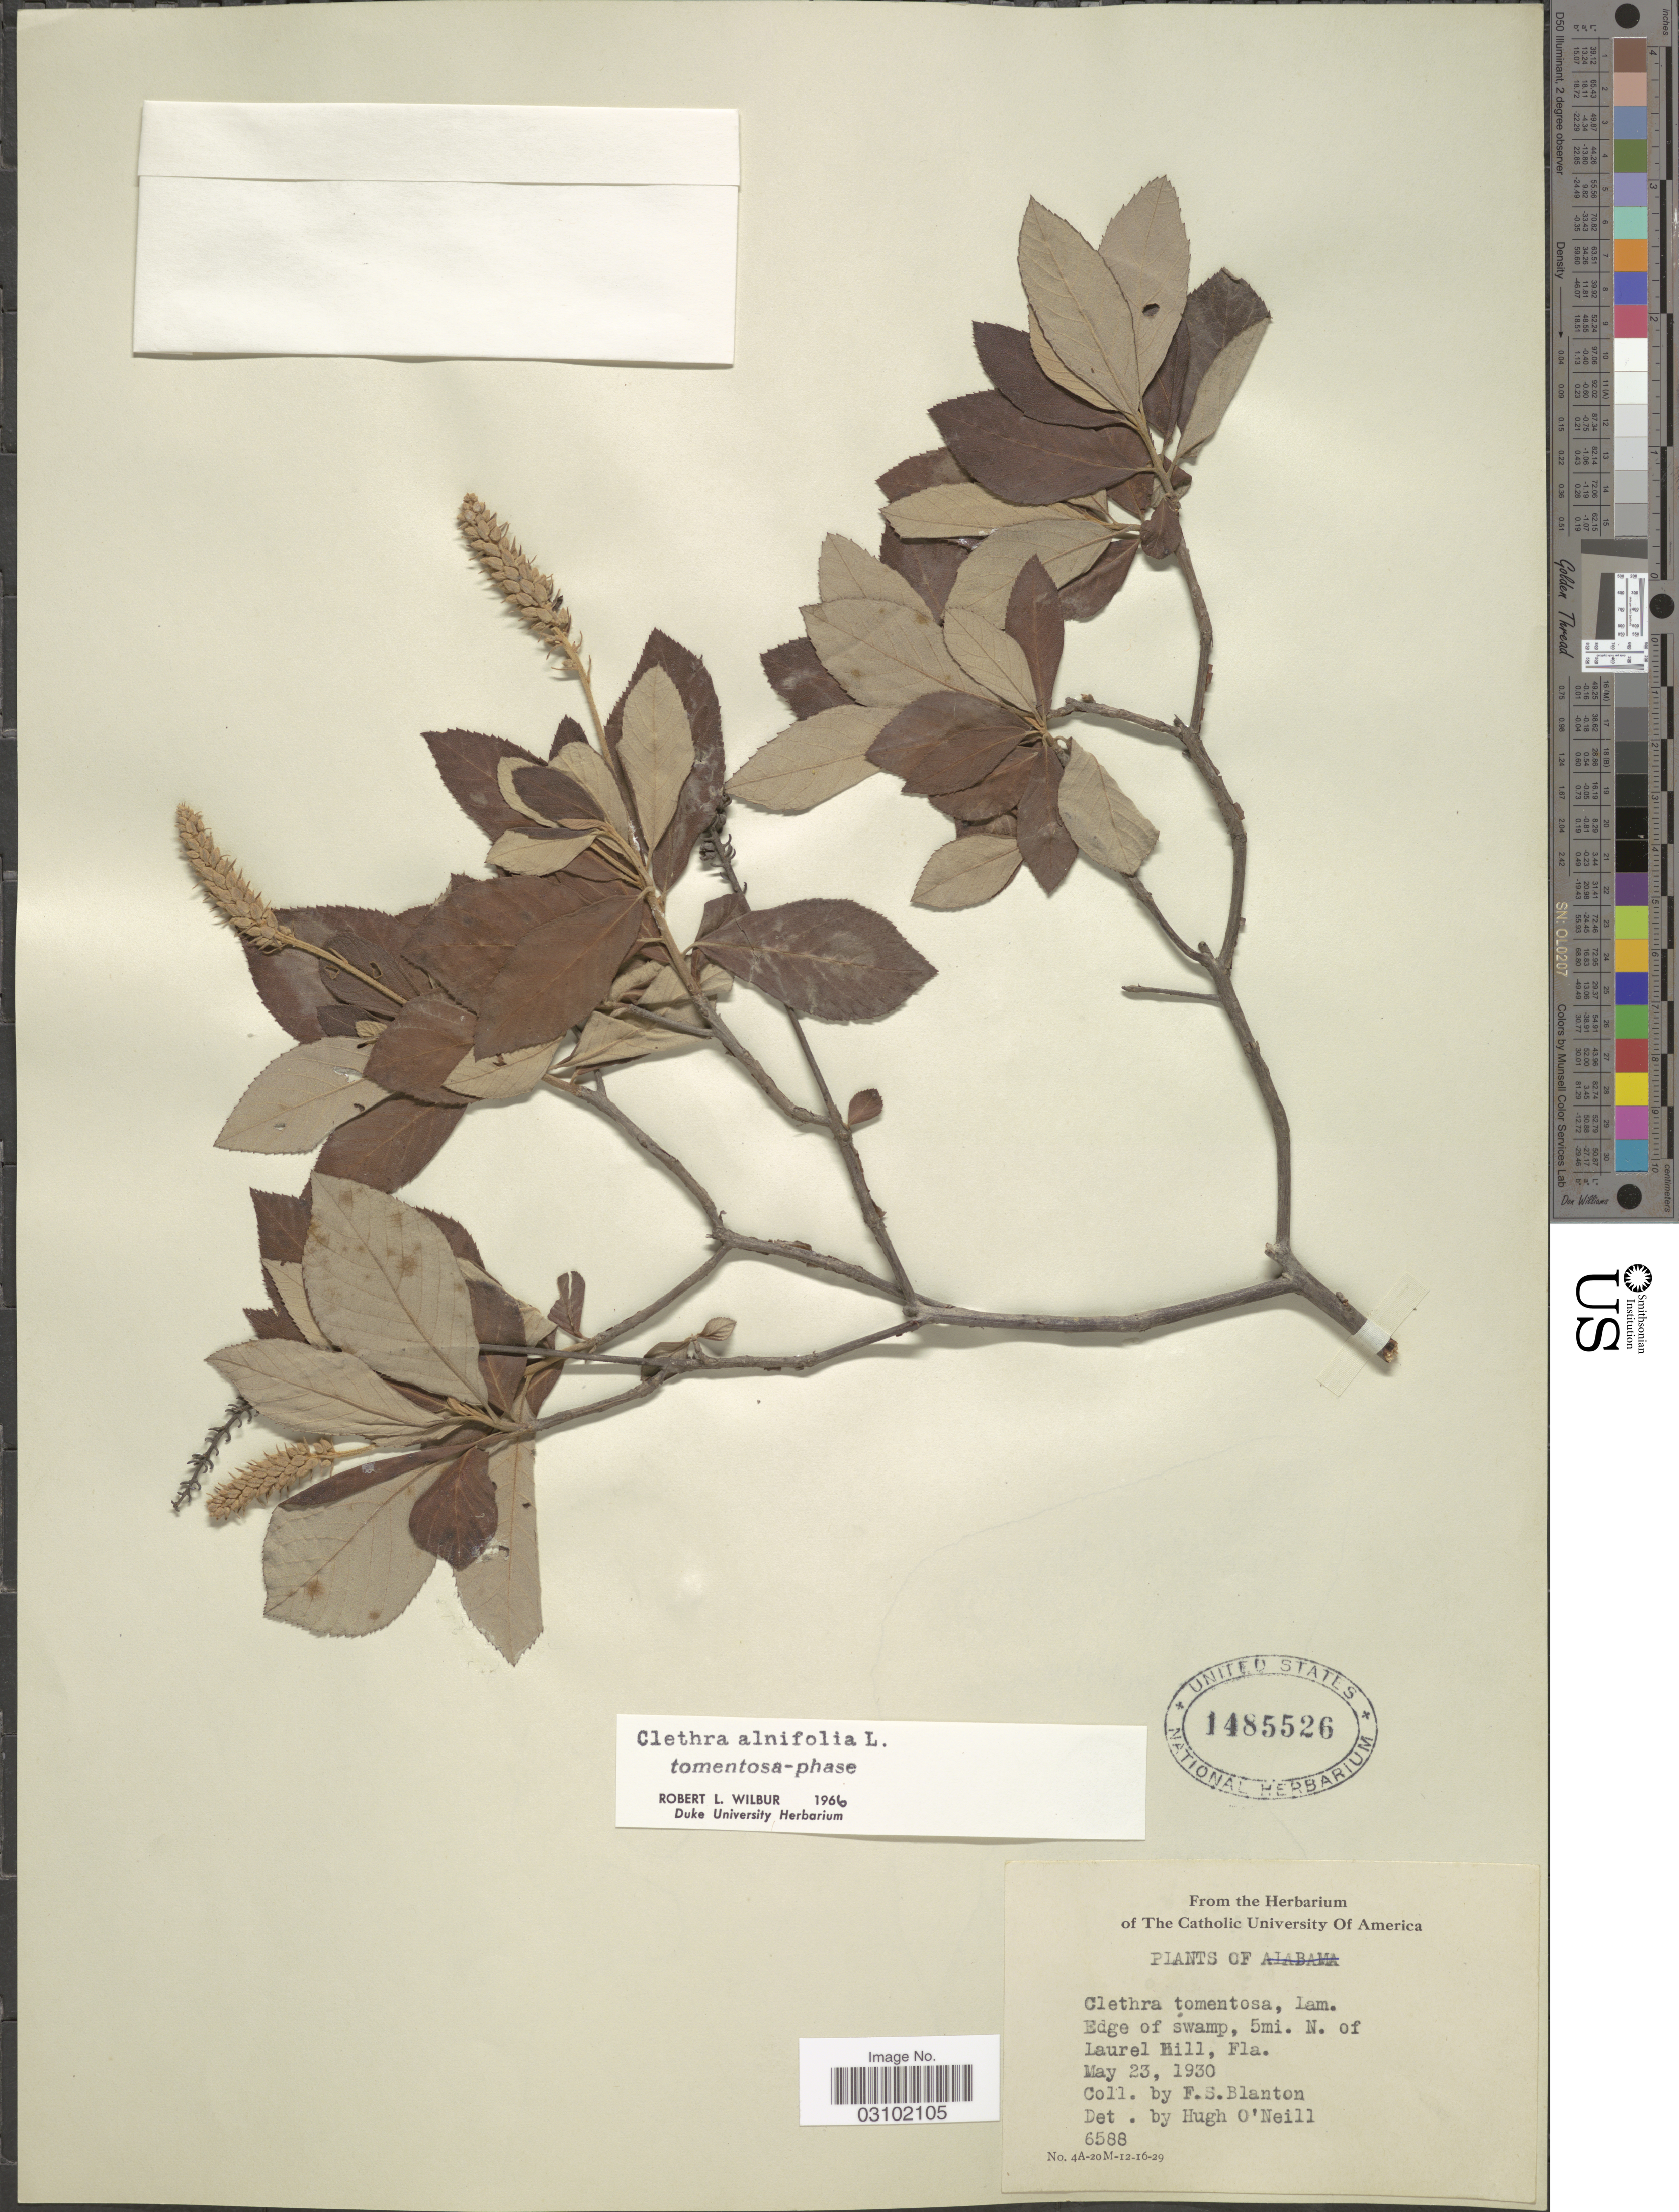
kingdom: Plantae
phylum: Tracheophyta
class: Magnoliopsida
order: Ericales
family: Clethraceae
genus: Clethra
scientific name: Clethra alnifolia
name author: L.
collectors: F. S. Blanton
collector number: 6588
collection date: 1930-05-23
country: United States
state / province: Florida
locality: Edge of swamp, 5mi. N. of Laurel Hill, Fla.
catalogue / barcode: US 1485526